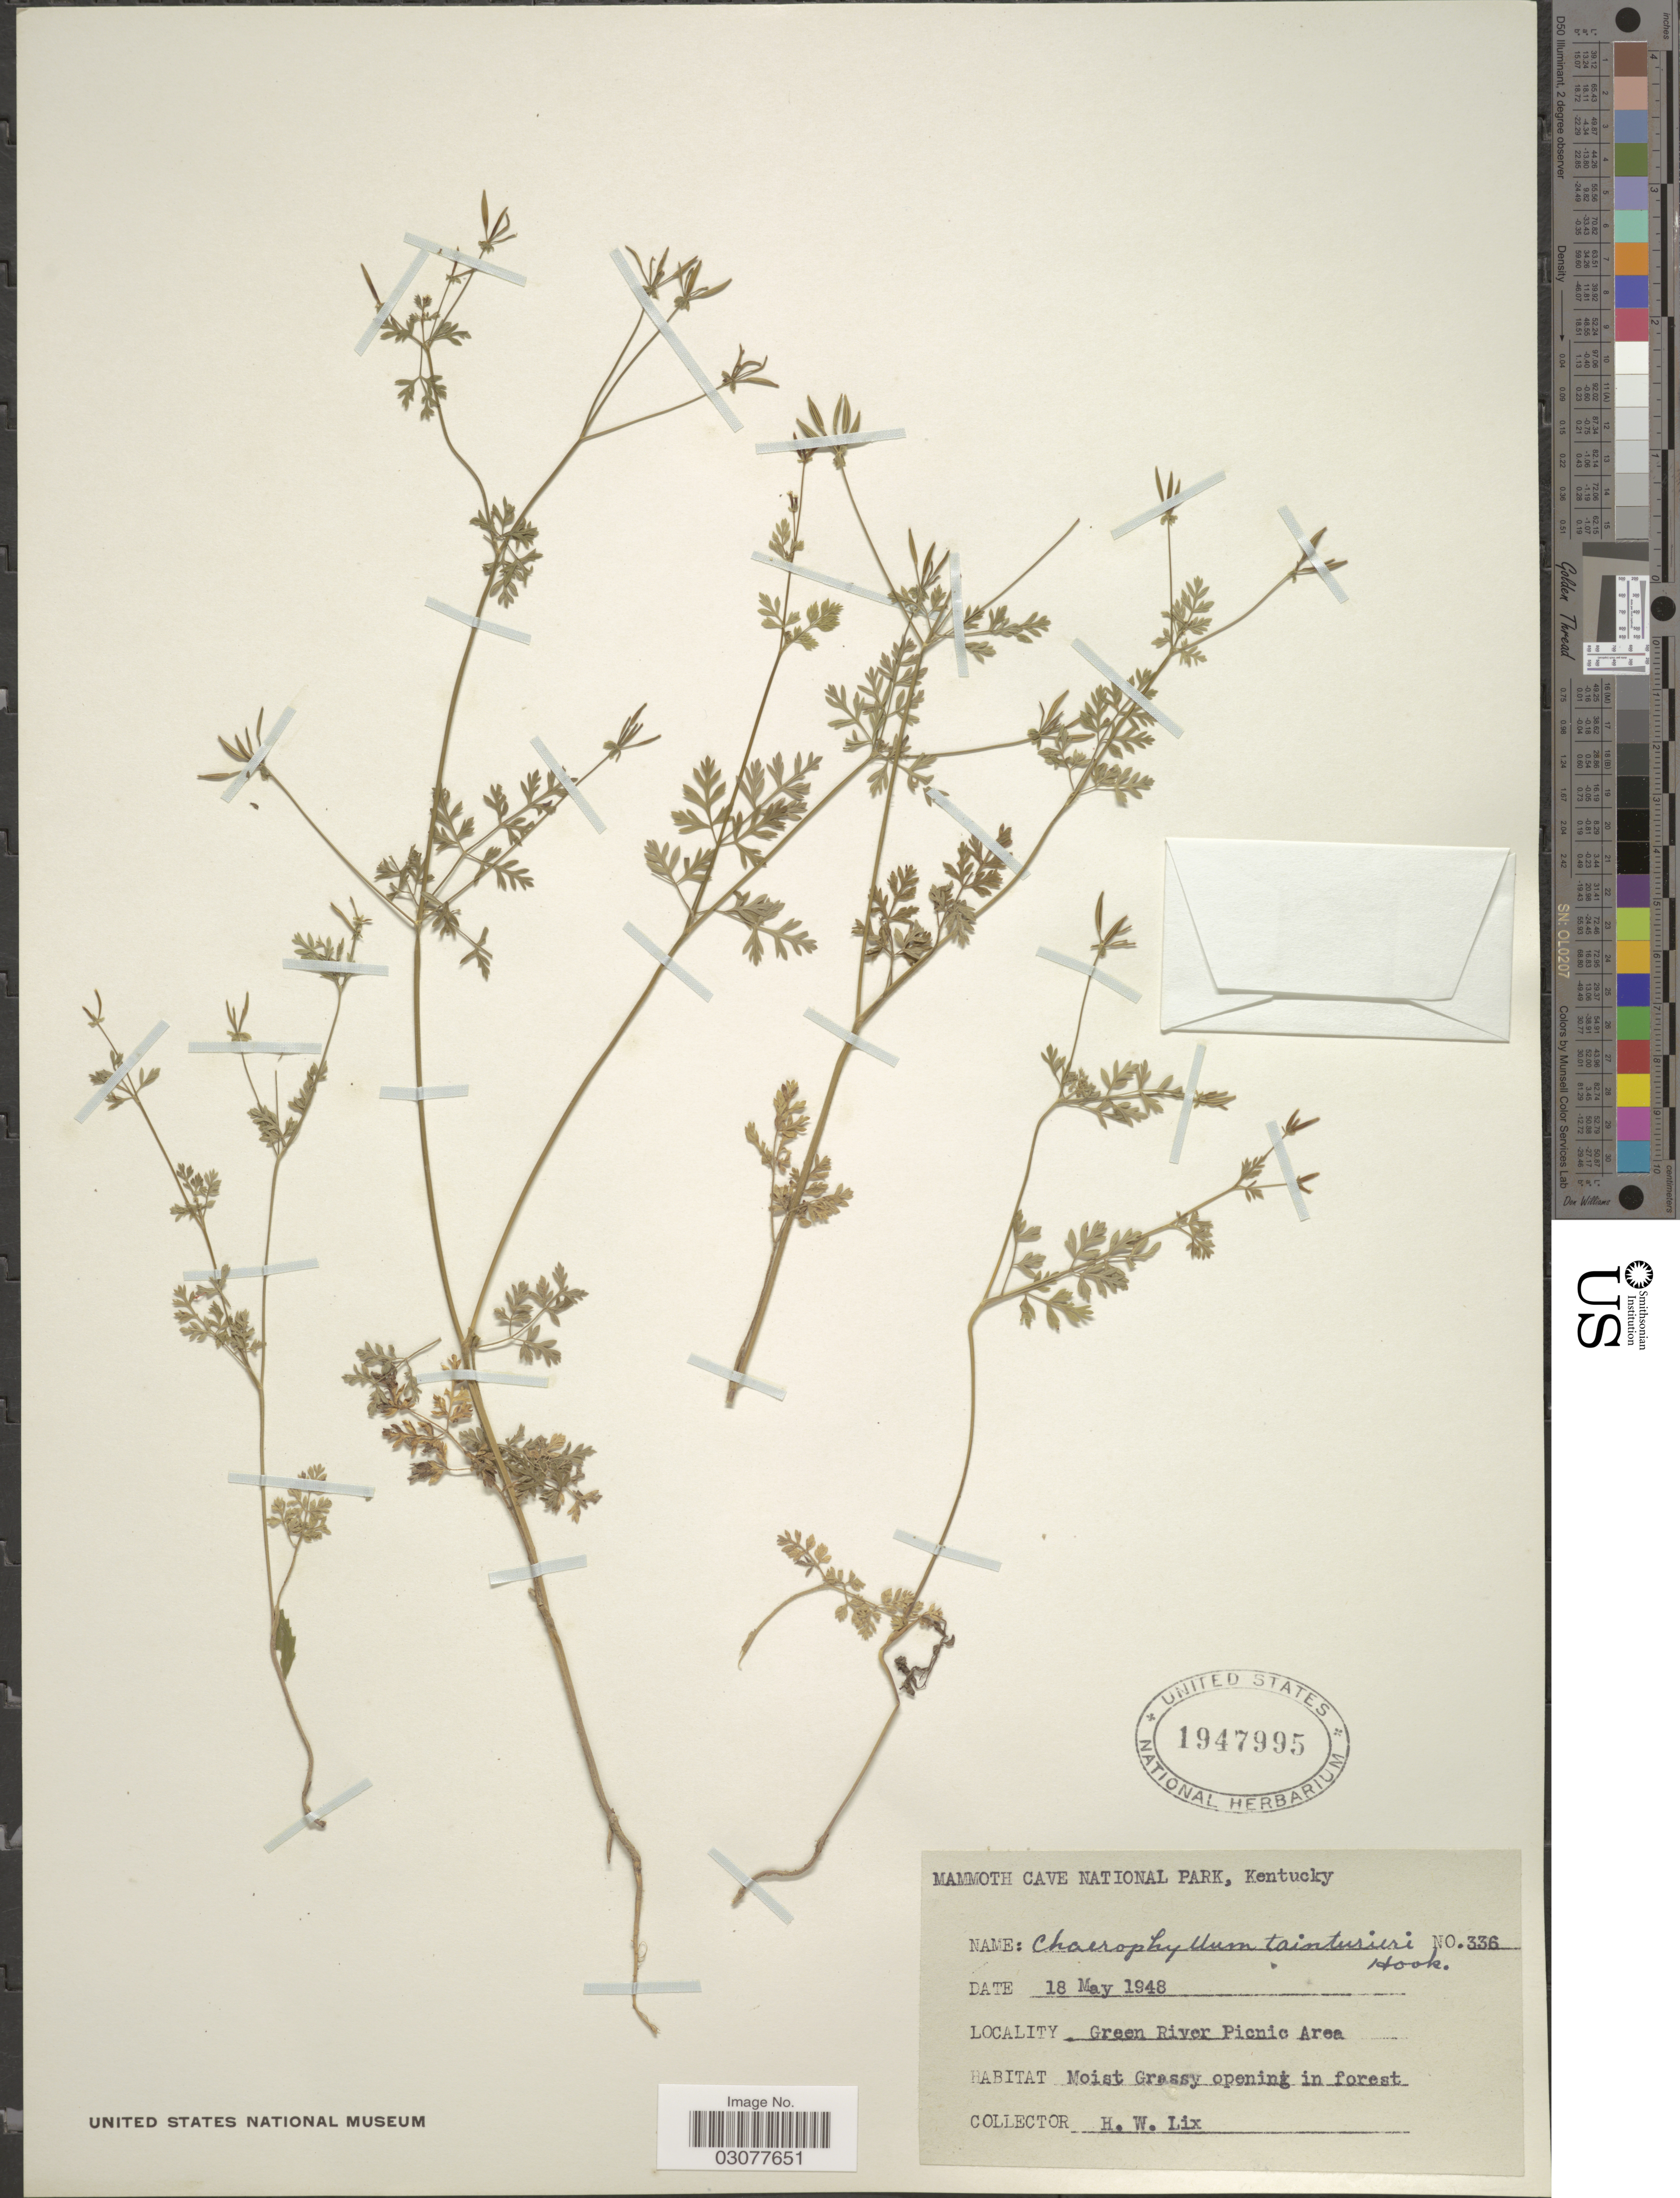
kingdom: Plantae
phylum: Tracheophyta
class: Magnoliopsida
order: Apiales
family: Apiaceae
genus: Chaerophyllum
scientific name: Chaerophyllum tainturieri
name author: Hook.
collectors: H. W. Lix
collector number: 336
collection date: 1948-05-18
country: United States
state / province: Kentucky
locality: Mammoth Cave National Park, Green River Picnic Area.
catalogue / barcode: US 1947995